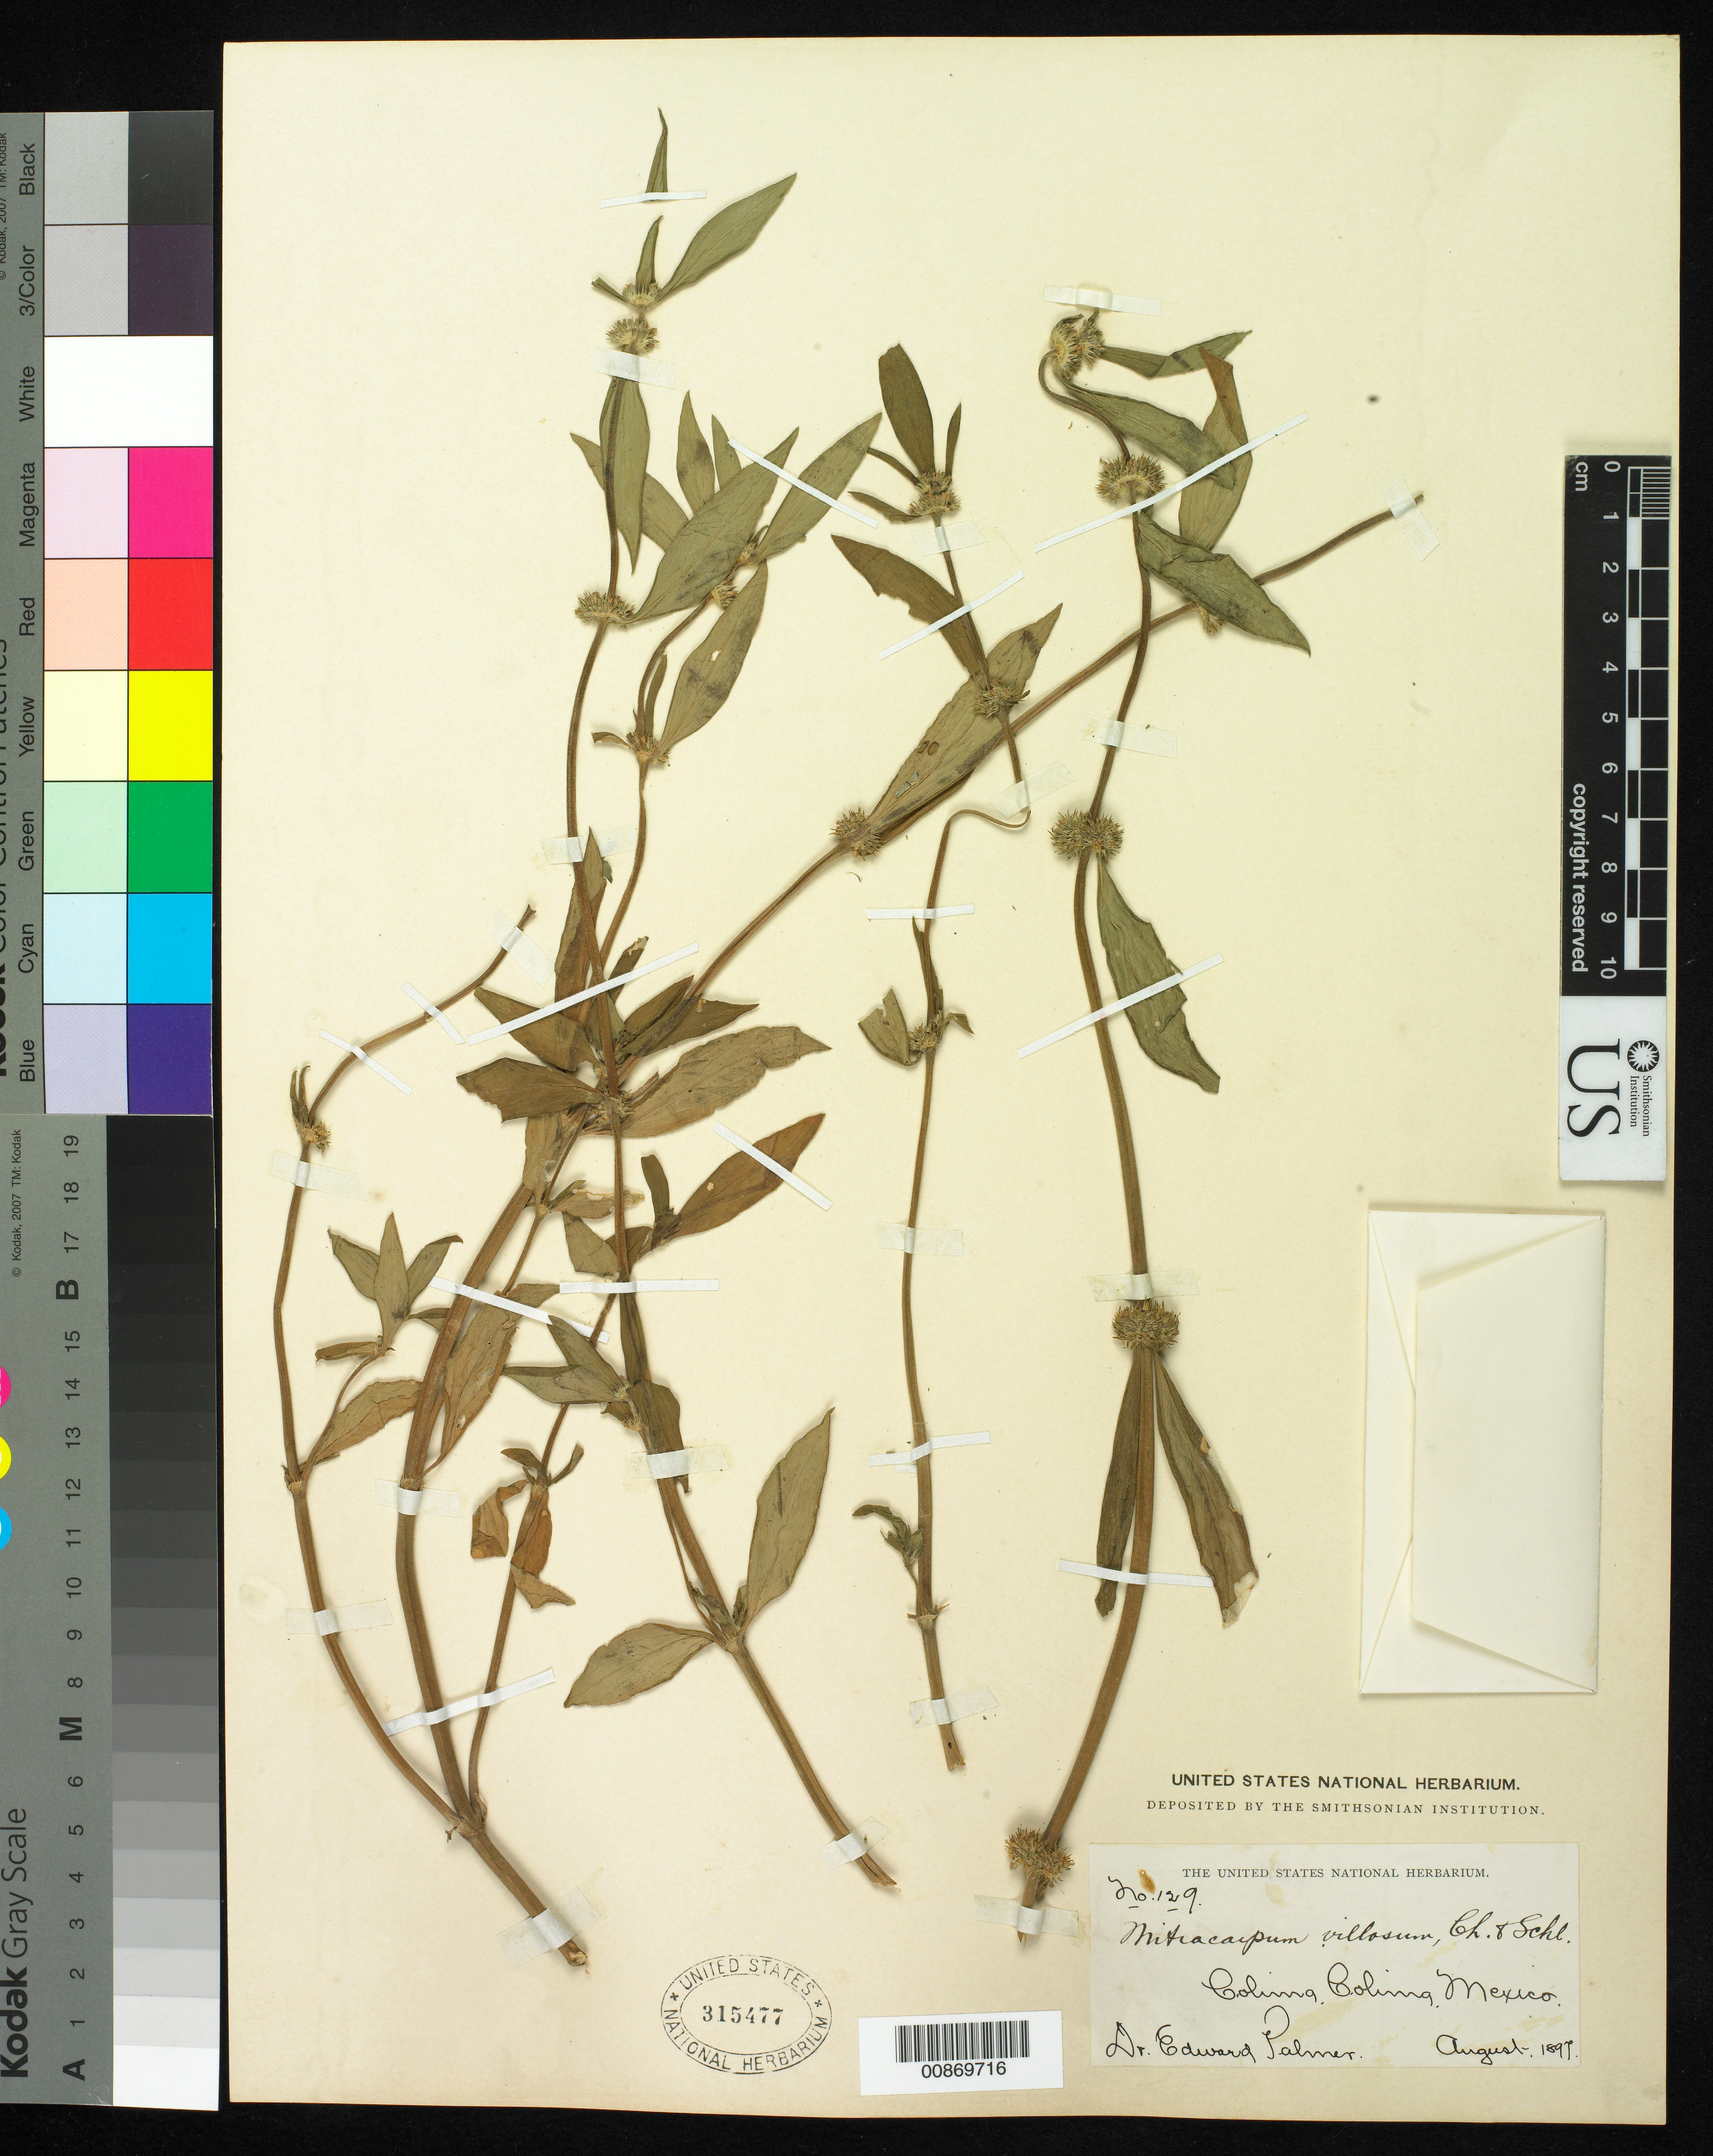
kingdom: Plantae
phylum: Tracheophyta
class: Magnoliopsida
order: Gentianales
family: Rubiaceae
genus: Mitracarpus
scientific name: Mitracarpus villosus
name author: (Sw.) DC.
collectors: E. Palmer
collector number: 129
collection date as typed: Aug 1897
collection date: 1897-08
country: Mexico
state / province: Colima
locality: Colima, Colima.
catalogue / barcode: US 315477